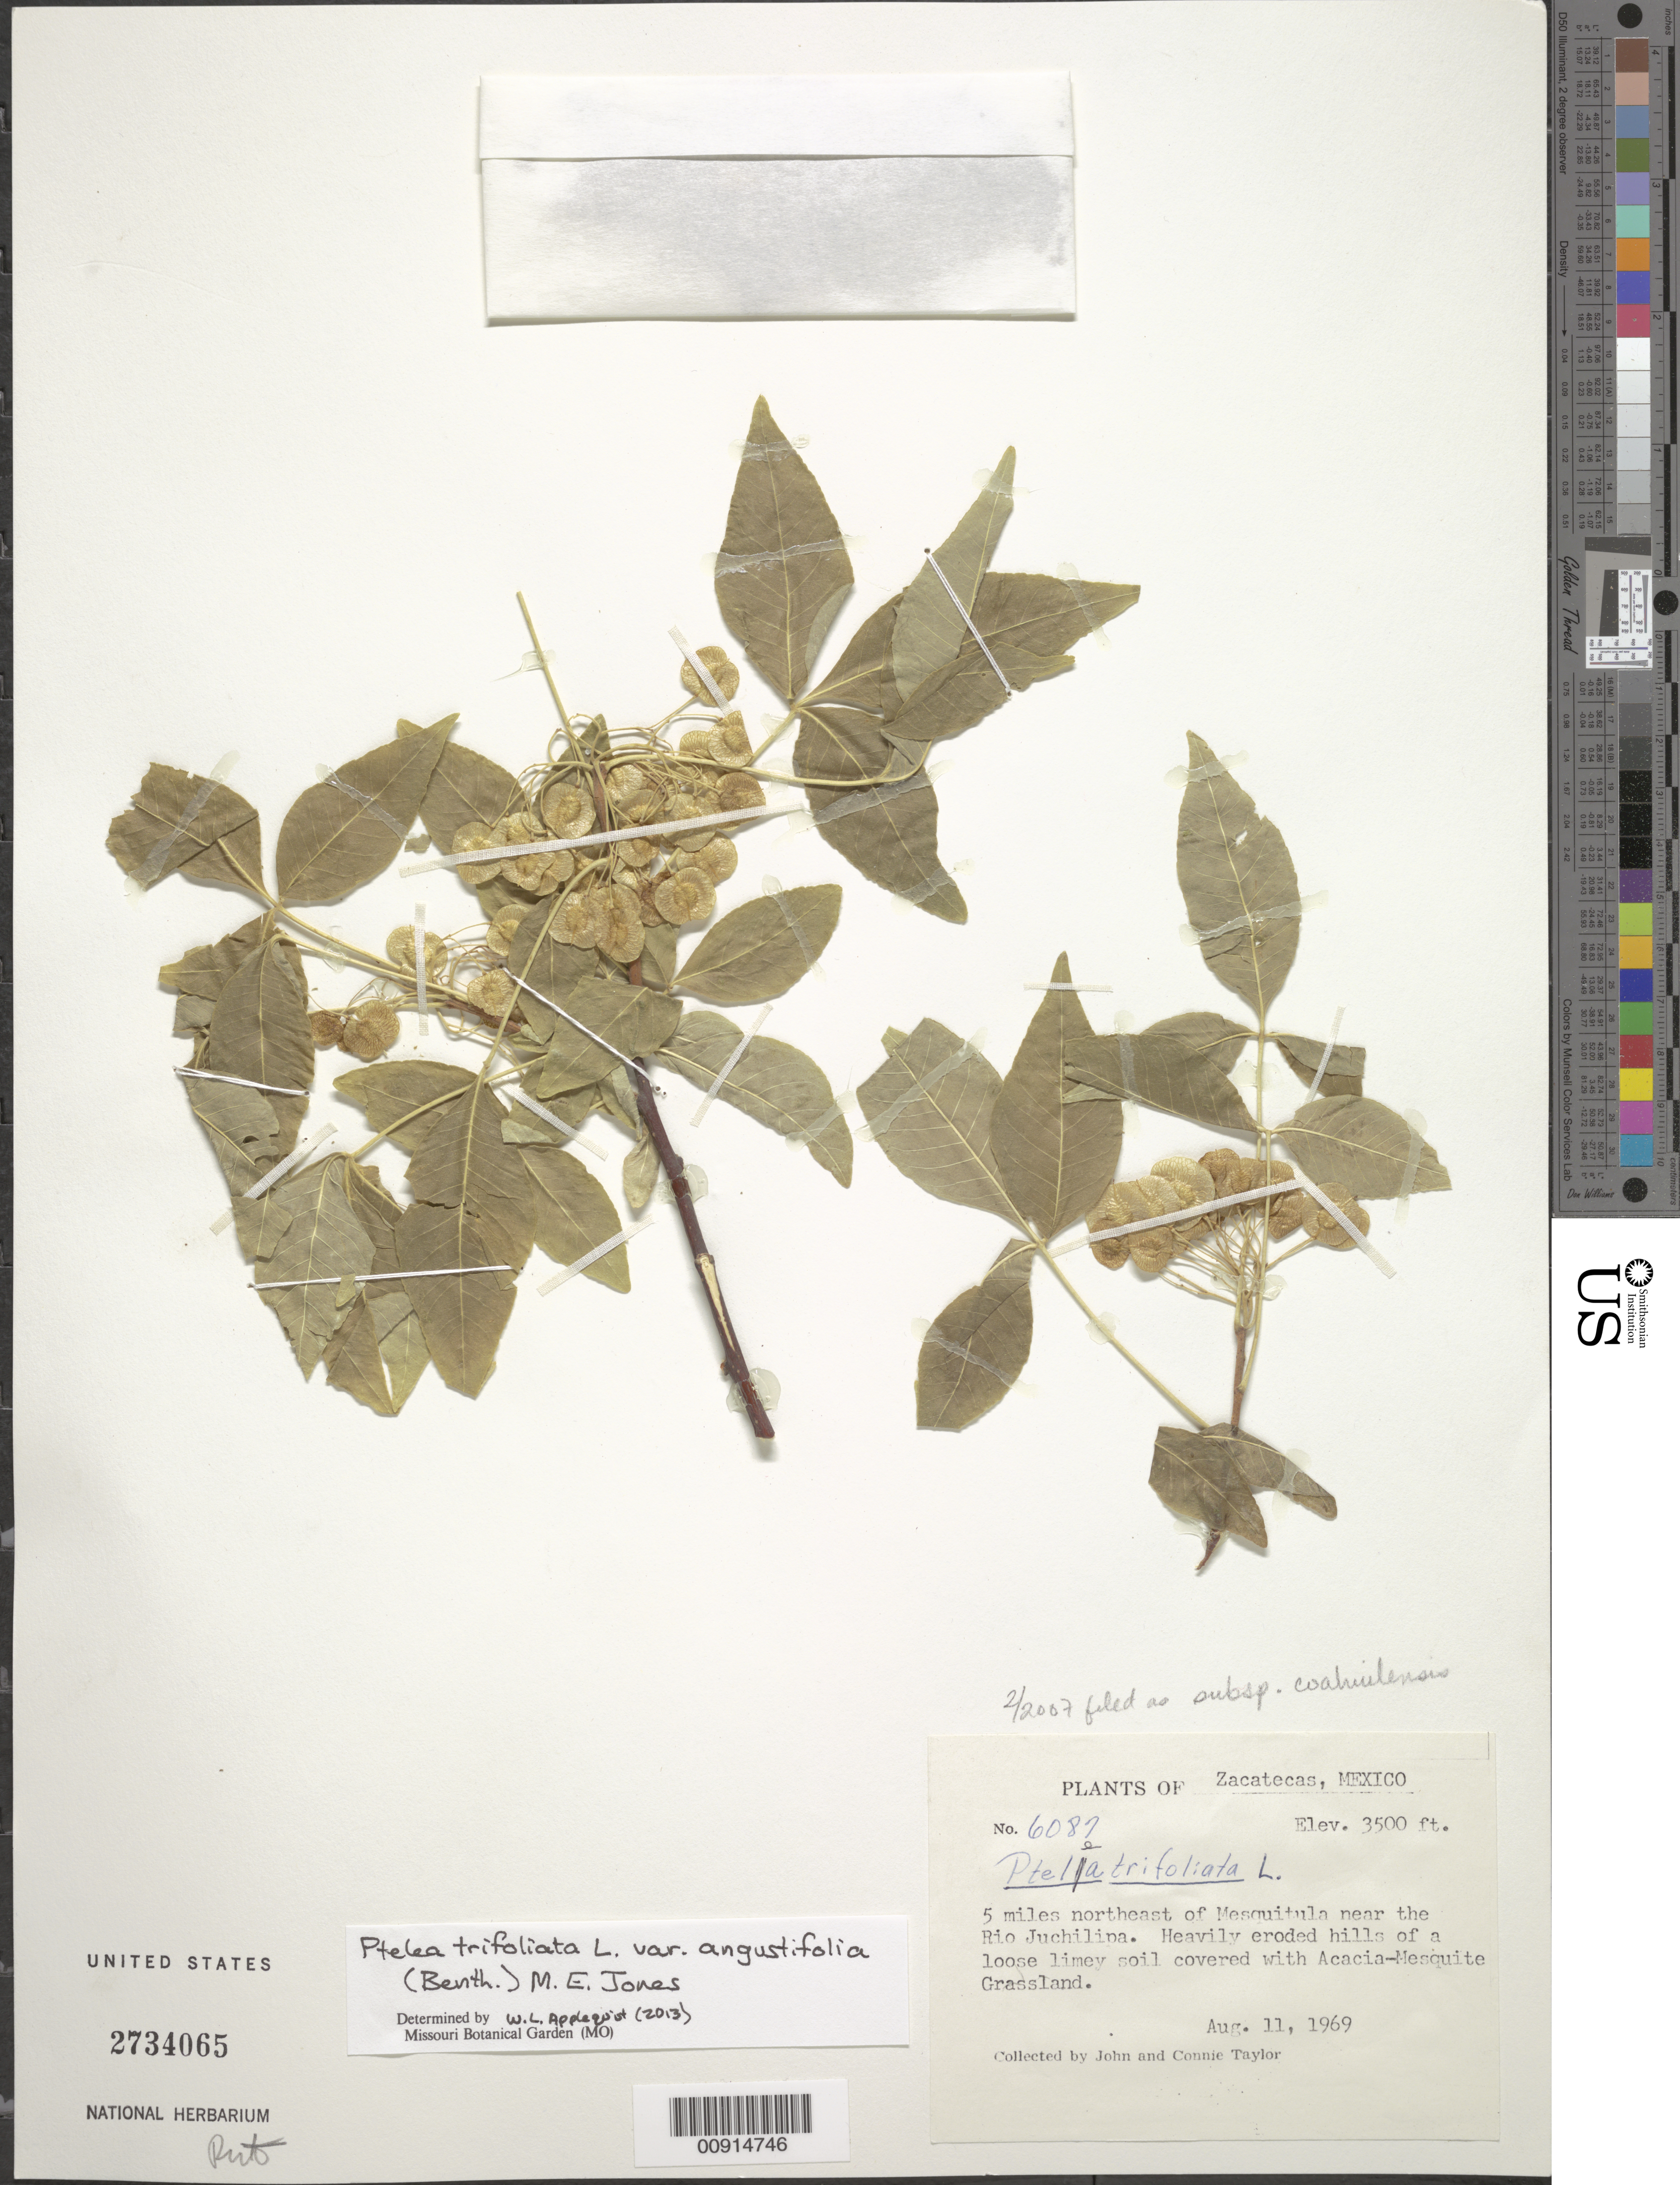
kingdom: Plantae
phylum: Tracheophyta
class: Magnoliopsida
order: Sapindales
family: Rutaceae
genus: Ptelea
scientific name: Ptelea trifoliata var. angustifolia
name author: (Benth.) M.E. Jones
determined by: Applequist, W. L.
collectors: J. Taylor & C. Taylor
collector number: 6087 or 6081 (illegible).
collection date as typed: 11 Aug 1969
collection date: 1969-08-11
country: Mexico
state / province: Zacatecas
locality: Zacatecas: 5 miles northeast of Mesquitula near the Río Juchilipa.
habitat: Heavily eroded hills of a loose limey soil covered with Acacia-Mesquite Grassland.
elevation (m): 1067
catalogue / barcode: US 2734065